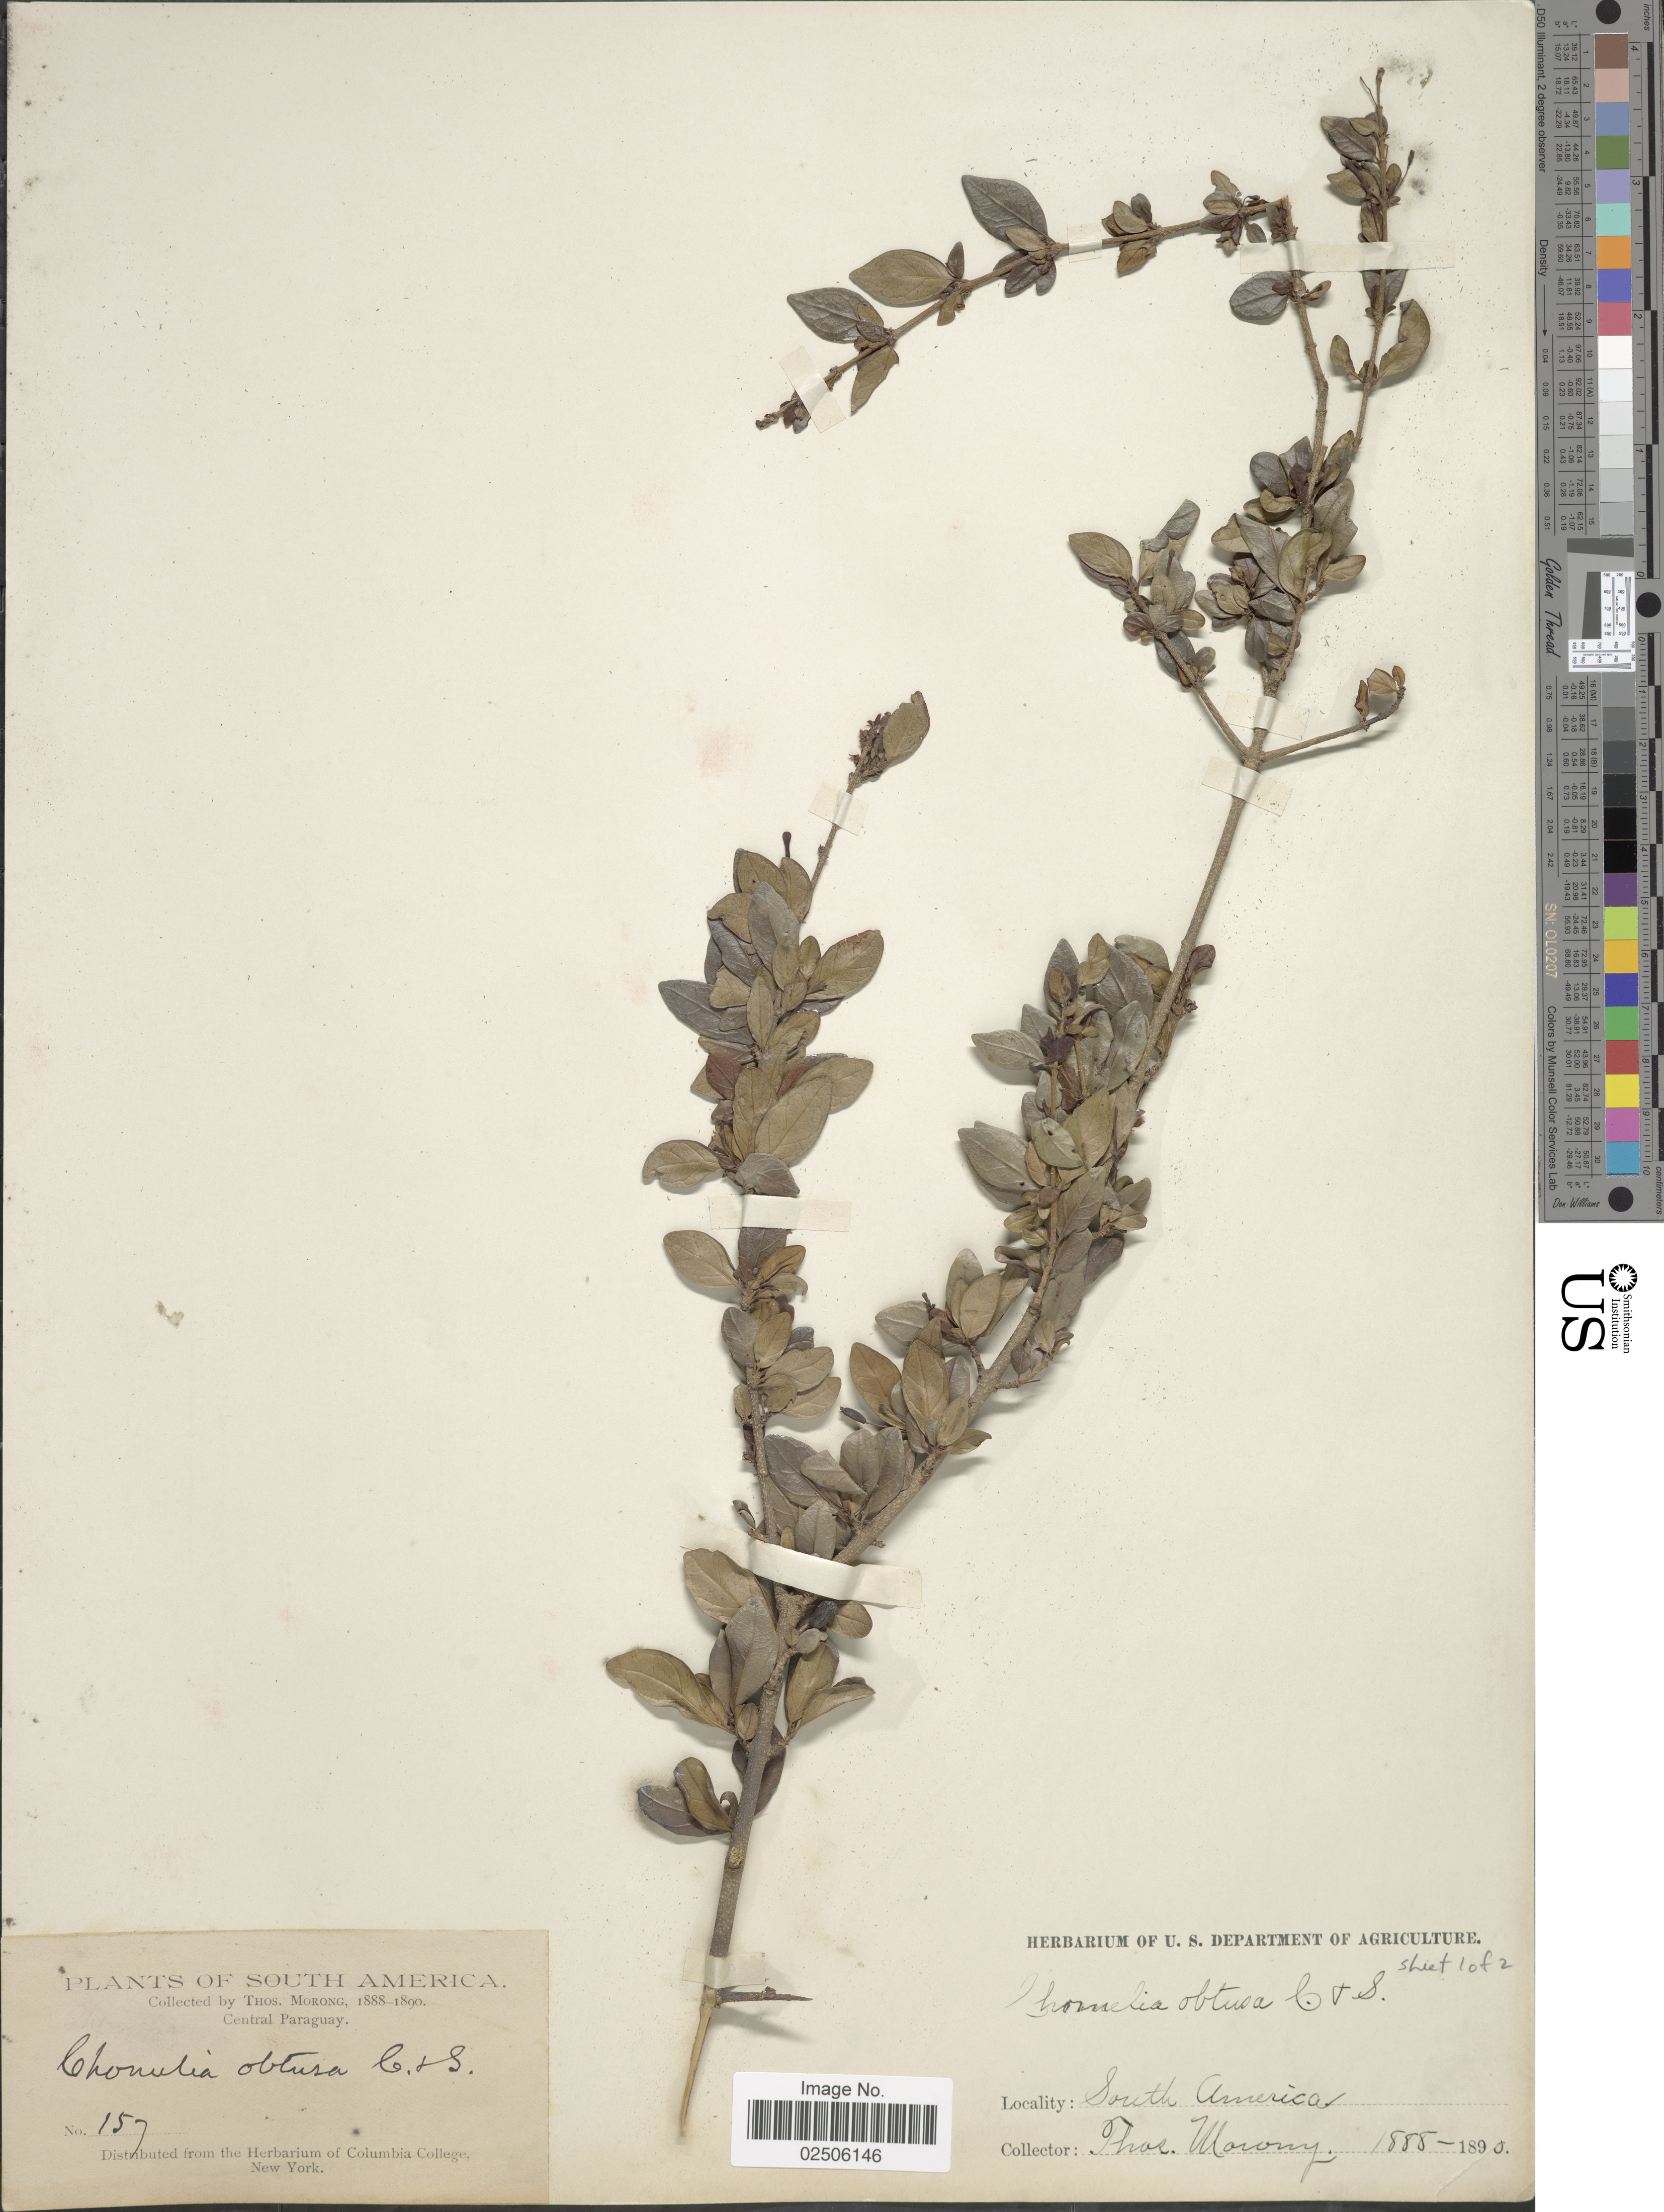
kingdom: Plantae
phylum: Tracheophyta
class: Magnoliopsida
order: Gentianales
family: Rubiaceae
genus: Chomelia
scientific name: Chomelia obtusa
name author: Cham. & Schltdl.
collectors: ex herb. T. Morong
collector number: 157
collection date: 1888/1890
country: Paraguay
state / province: Central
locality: Central Paraguay